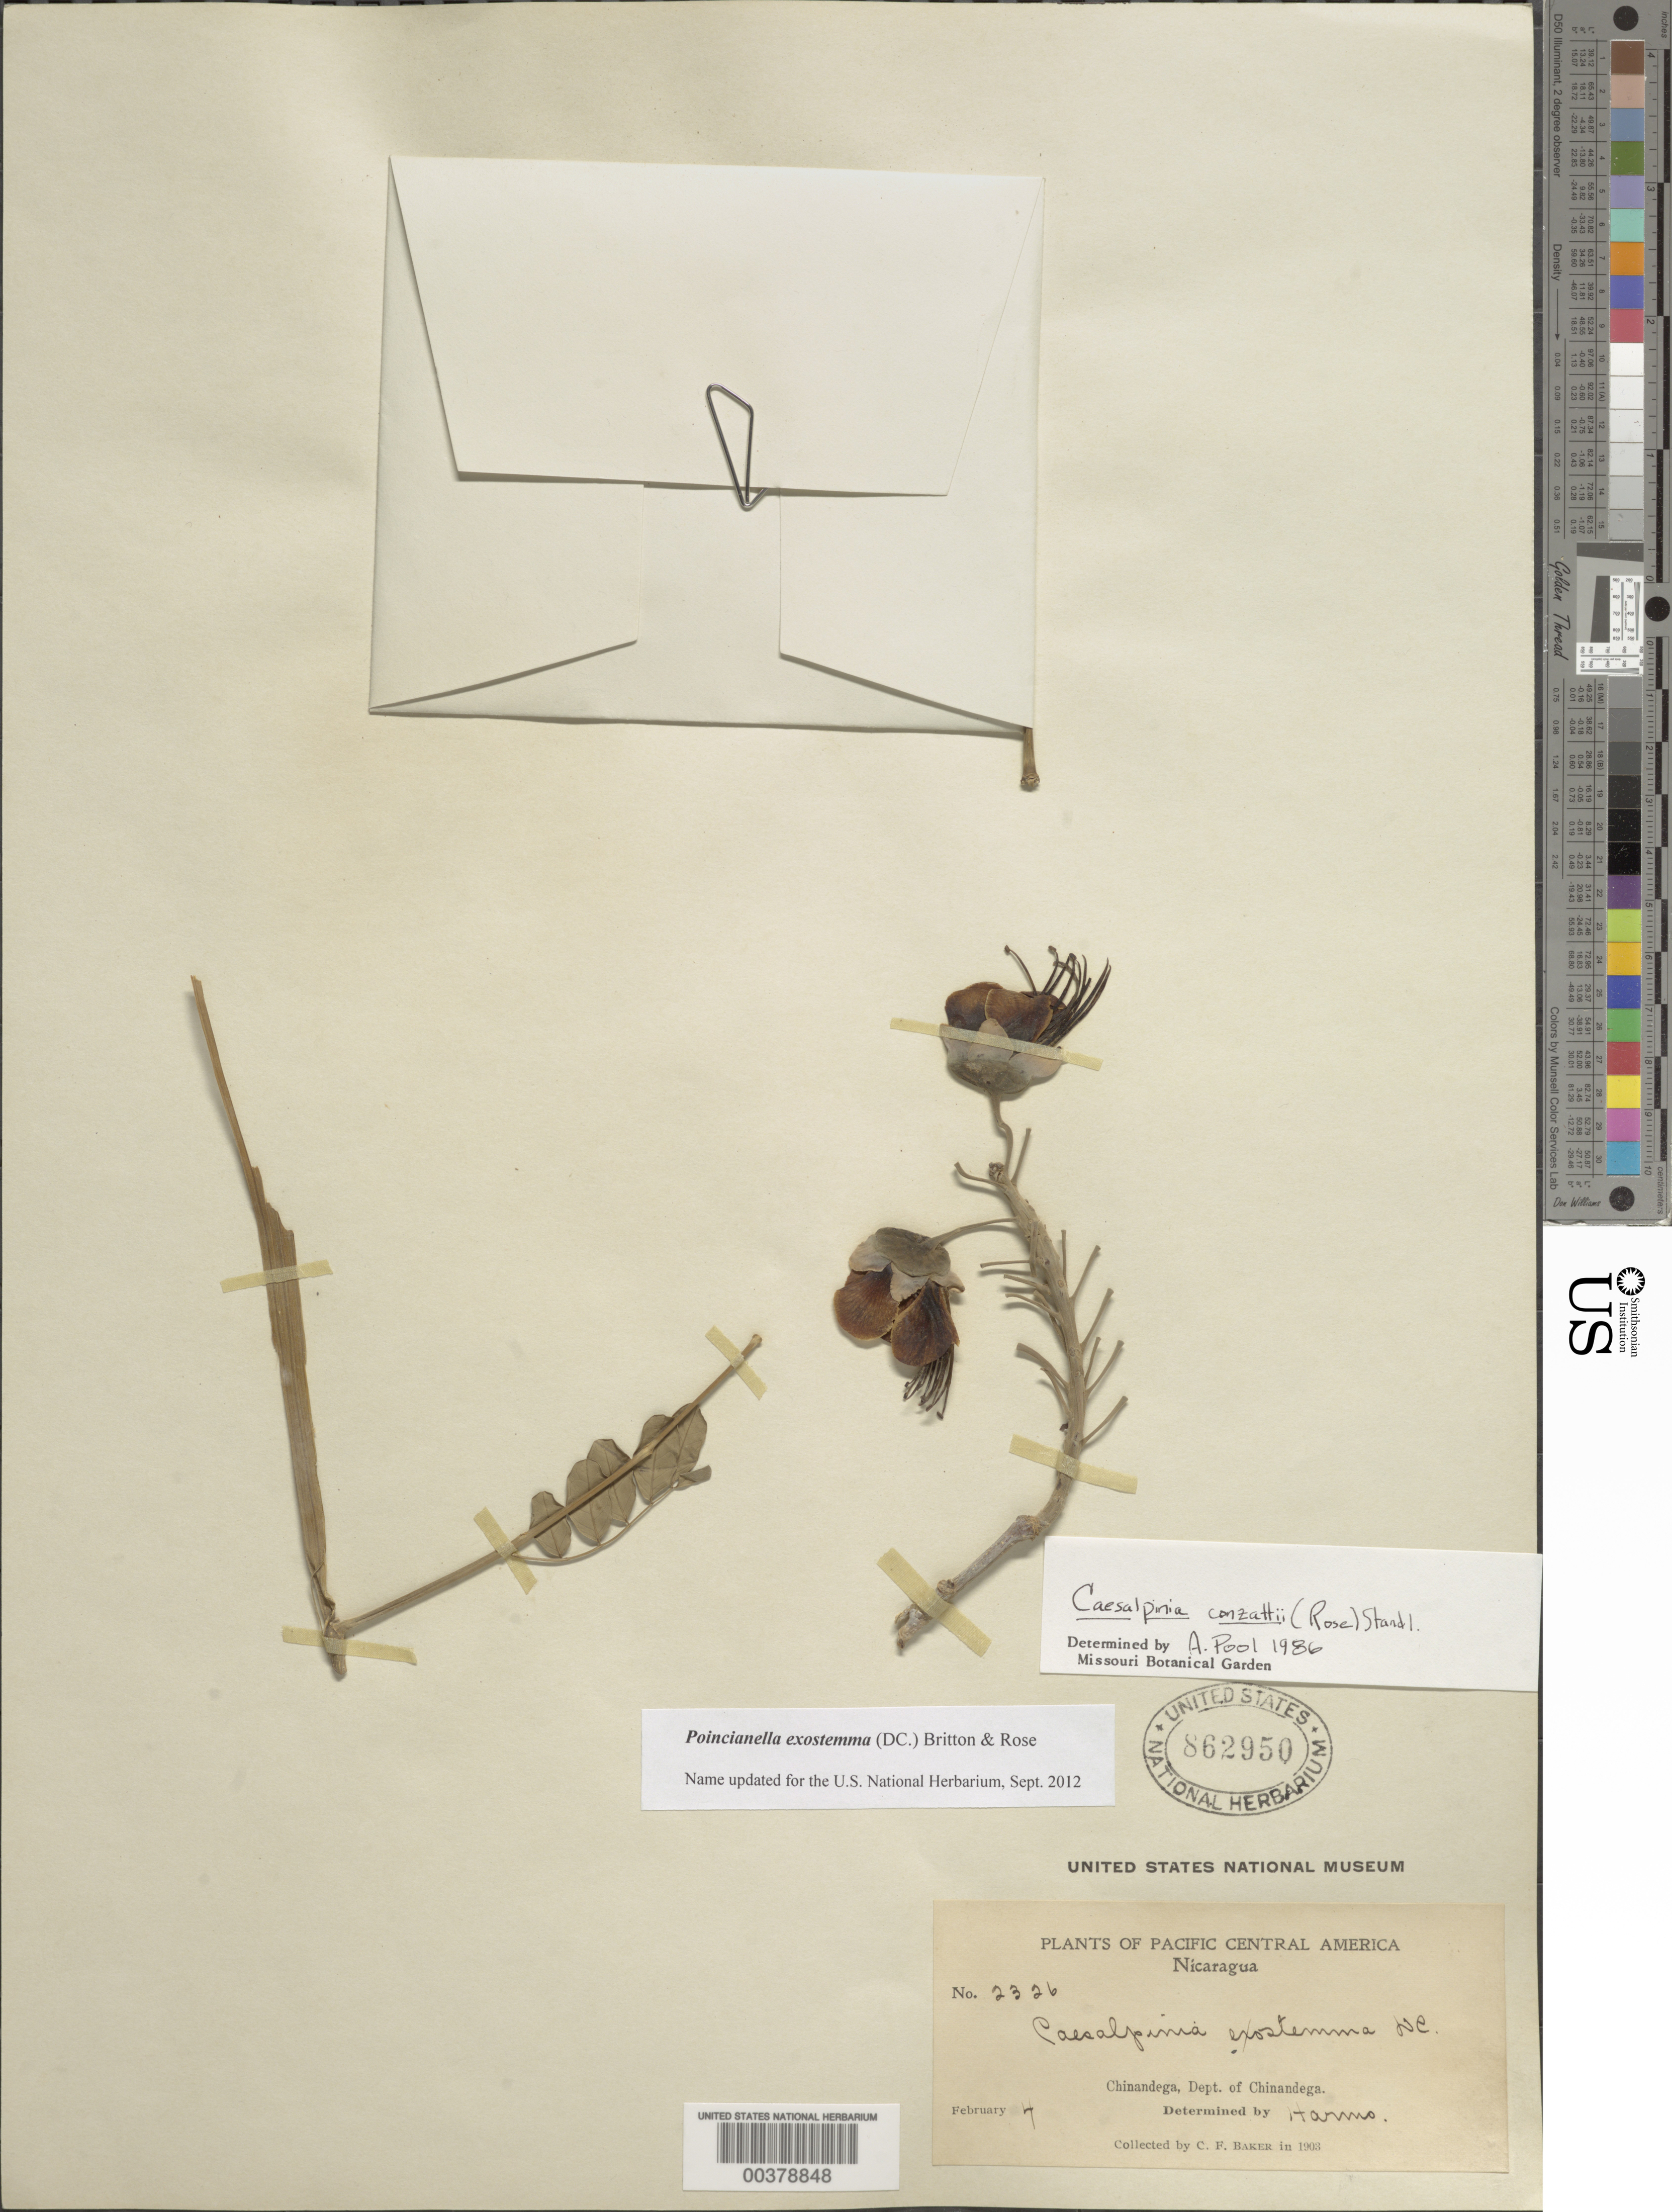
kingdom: Plantae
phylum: Tracheophyta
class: Magnoliopsida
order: Fabales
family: Fabaceae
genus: Erythrostemon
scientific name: Erythrostemon exostemma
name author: (Moc. & Sessé ex DC.) Gagnon & G.P. Lewis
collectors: C. F. Baker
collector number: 2326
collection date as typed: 04 Feb 1903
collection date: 1903-02-04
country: Nicaragua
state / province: Granada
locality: Granada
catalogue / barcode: US 862950